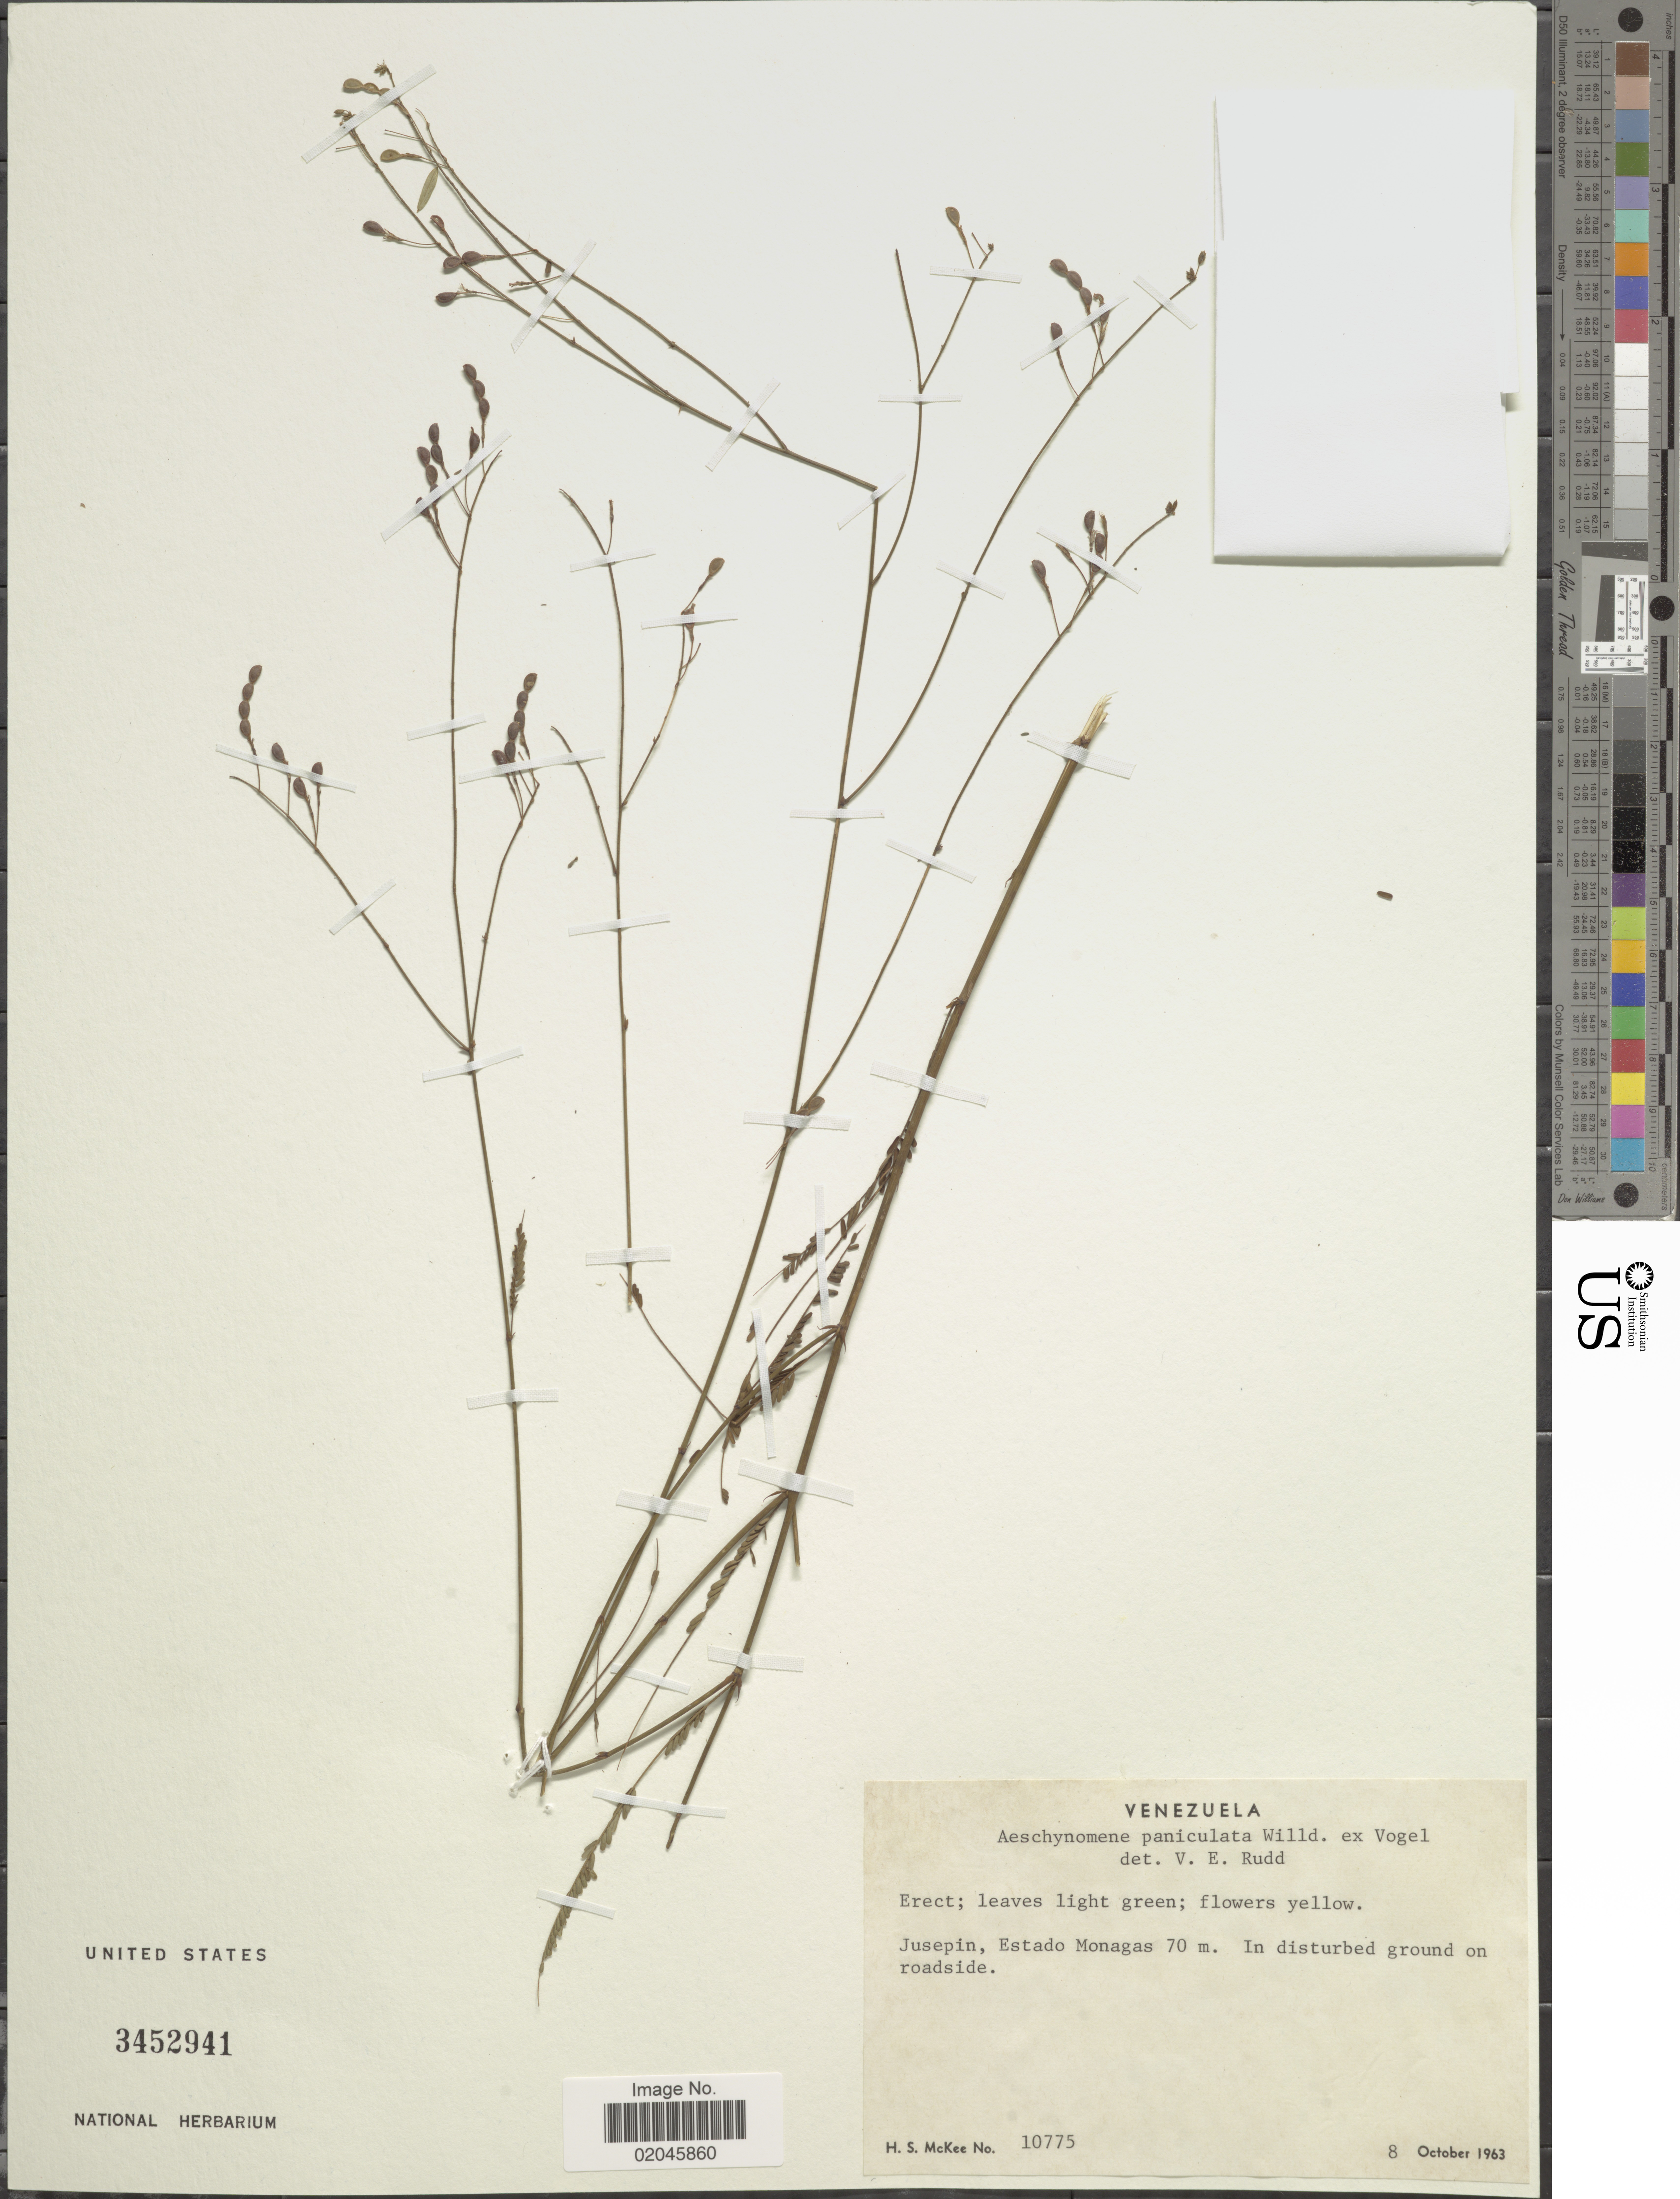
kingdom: Plantae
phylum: Tracheophyta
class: Magnoliopsida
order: Fabales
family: Fabaceae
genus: Aeschynomene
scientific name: Aeschynomene paniculata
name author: Vogel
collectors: H. S. McKee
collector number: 10775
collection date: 1963-10-08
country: Venezuela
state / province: Monagas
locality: Jusepin, in disturbed ground on roadside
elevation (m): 70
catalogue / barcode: US 3452941